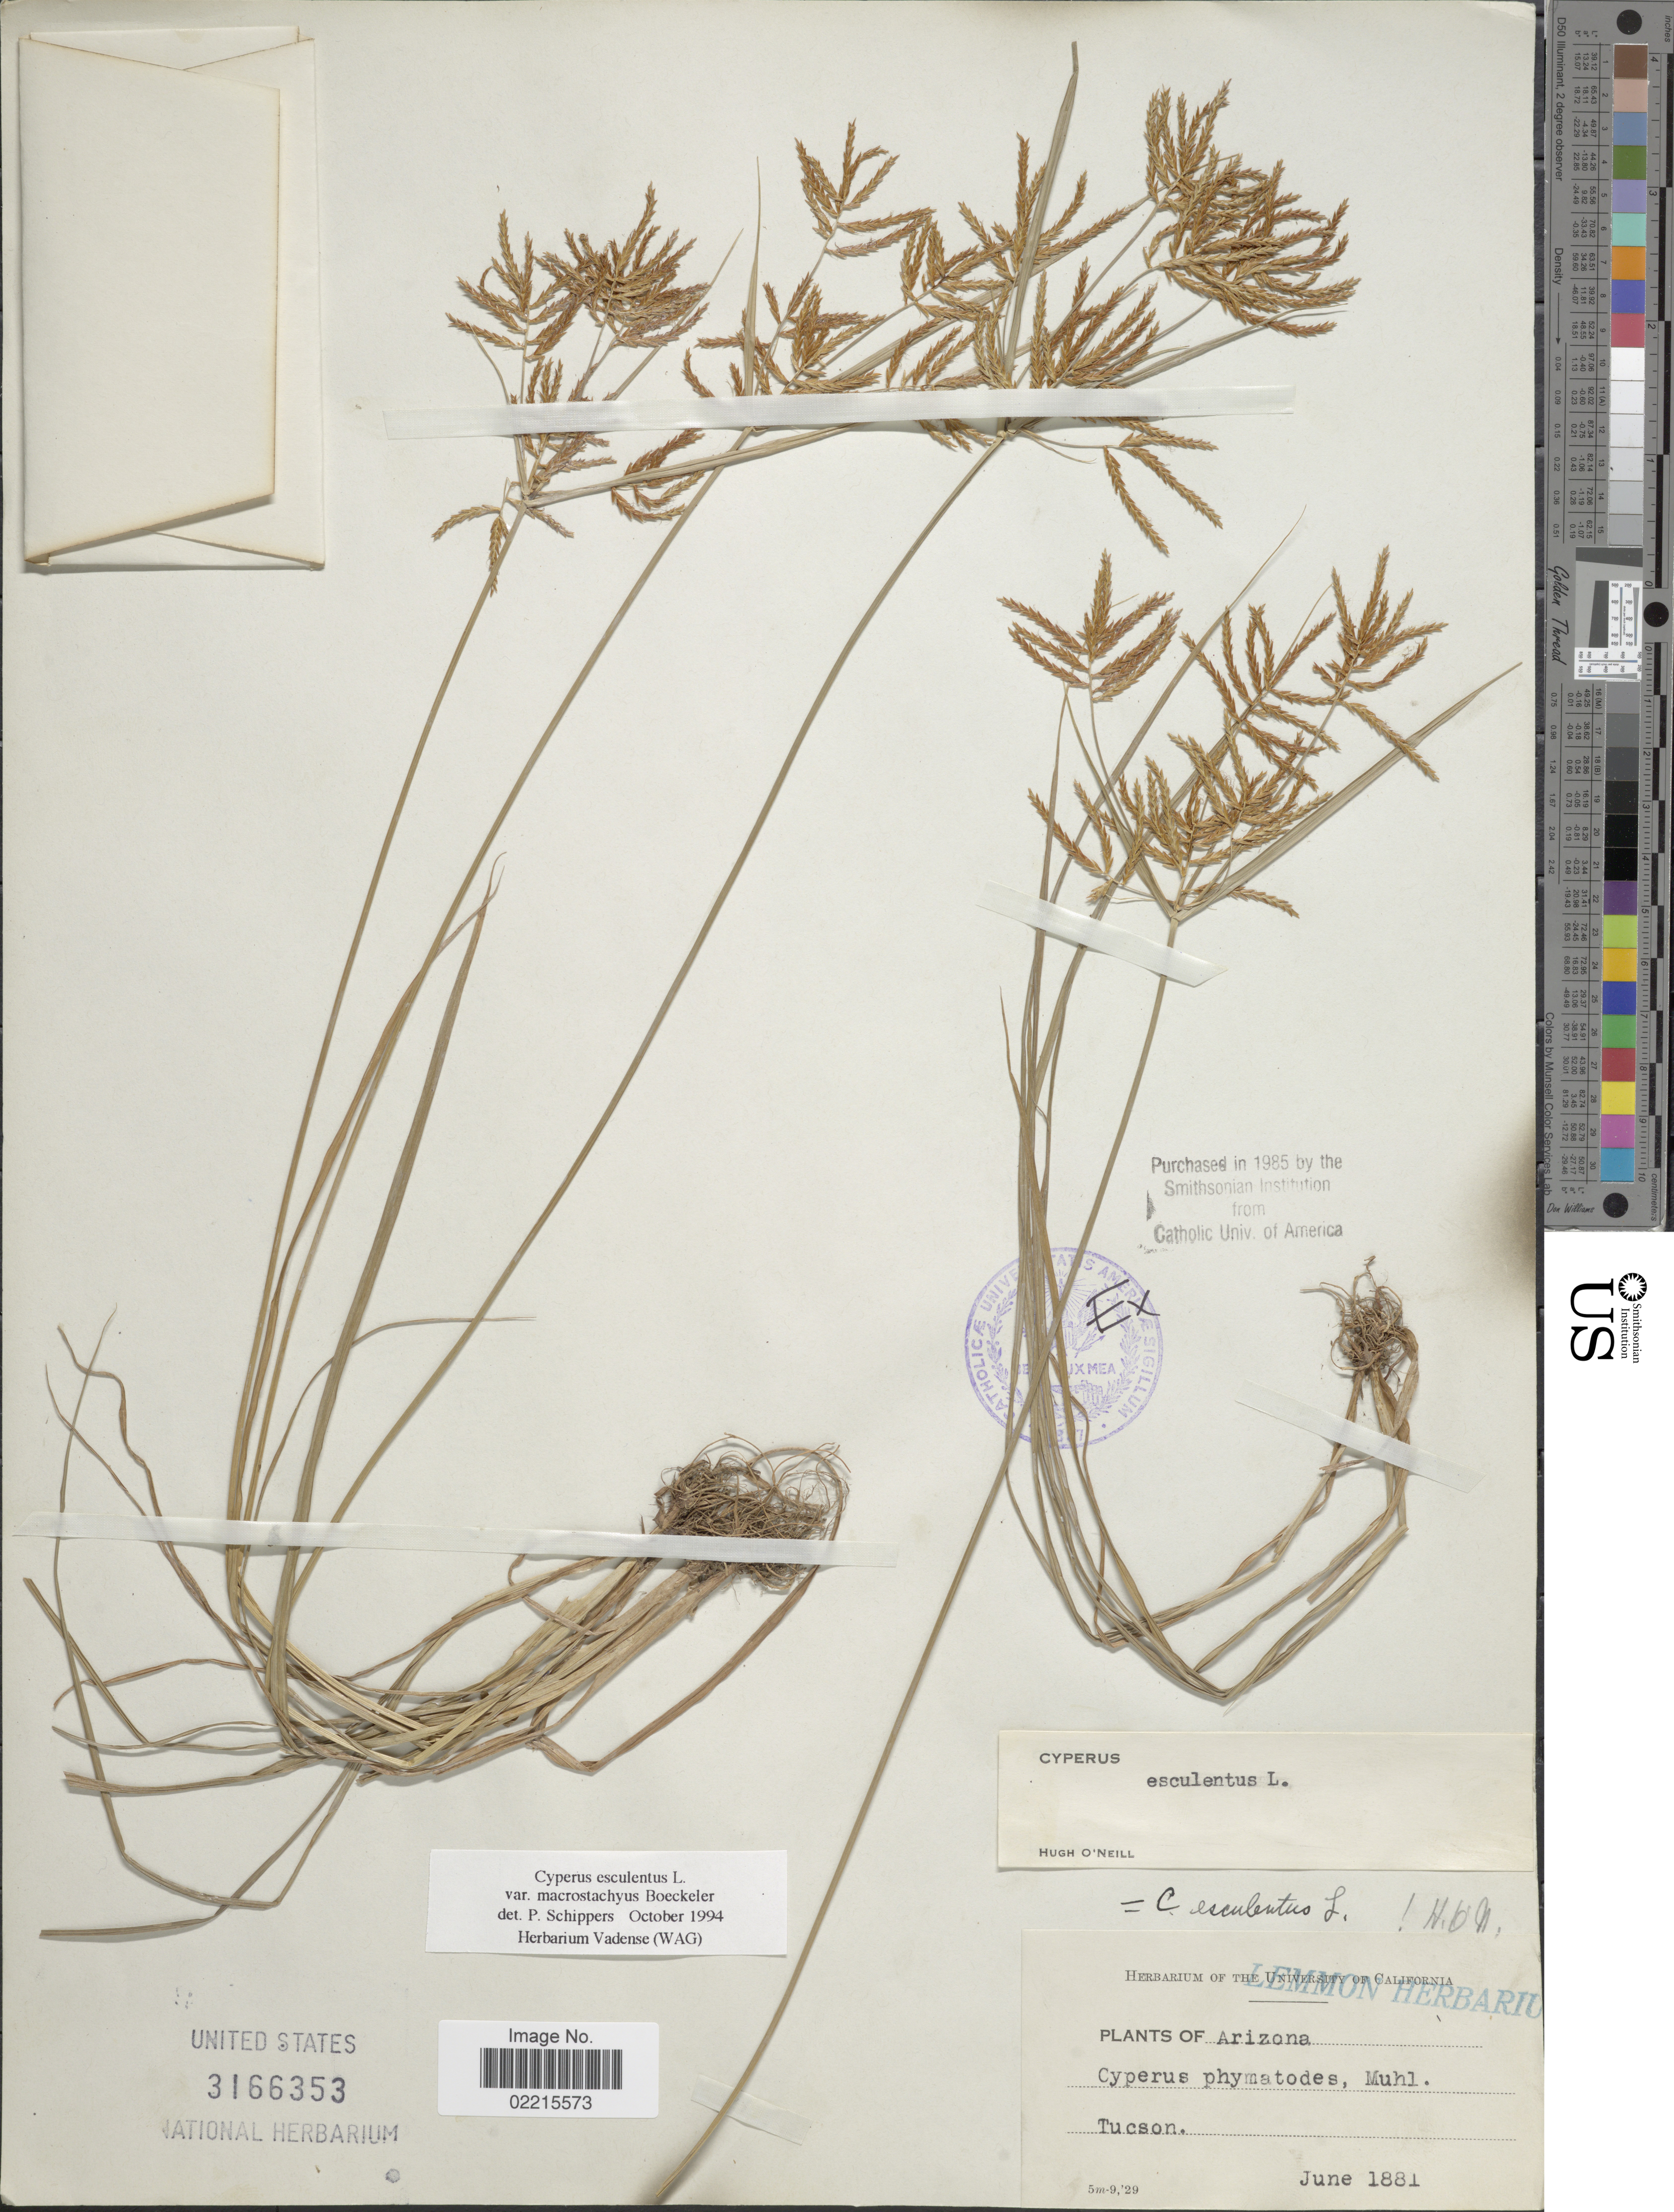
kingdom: Plantae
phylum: Tracheophyta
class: Liliopsida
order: Poales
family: Cyperaceae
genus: Cyperus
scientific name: Cyperus esculentus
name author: L.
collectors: ex herb. Lemmon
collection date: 1881-06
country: United States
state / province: Arizona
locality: Tucson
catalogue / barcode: US 3166353